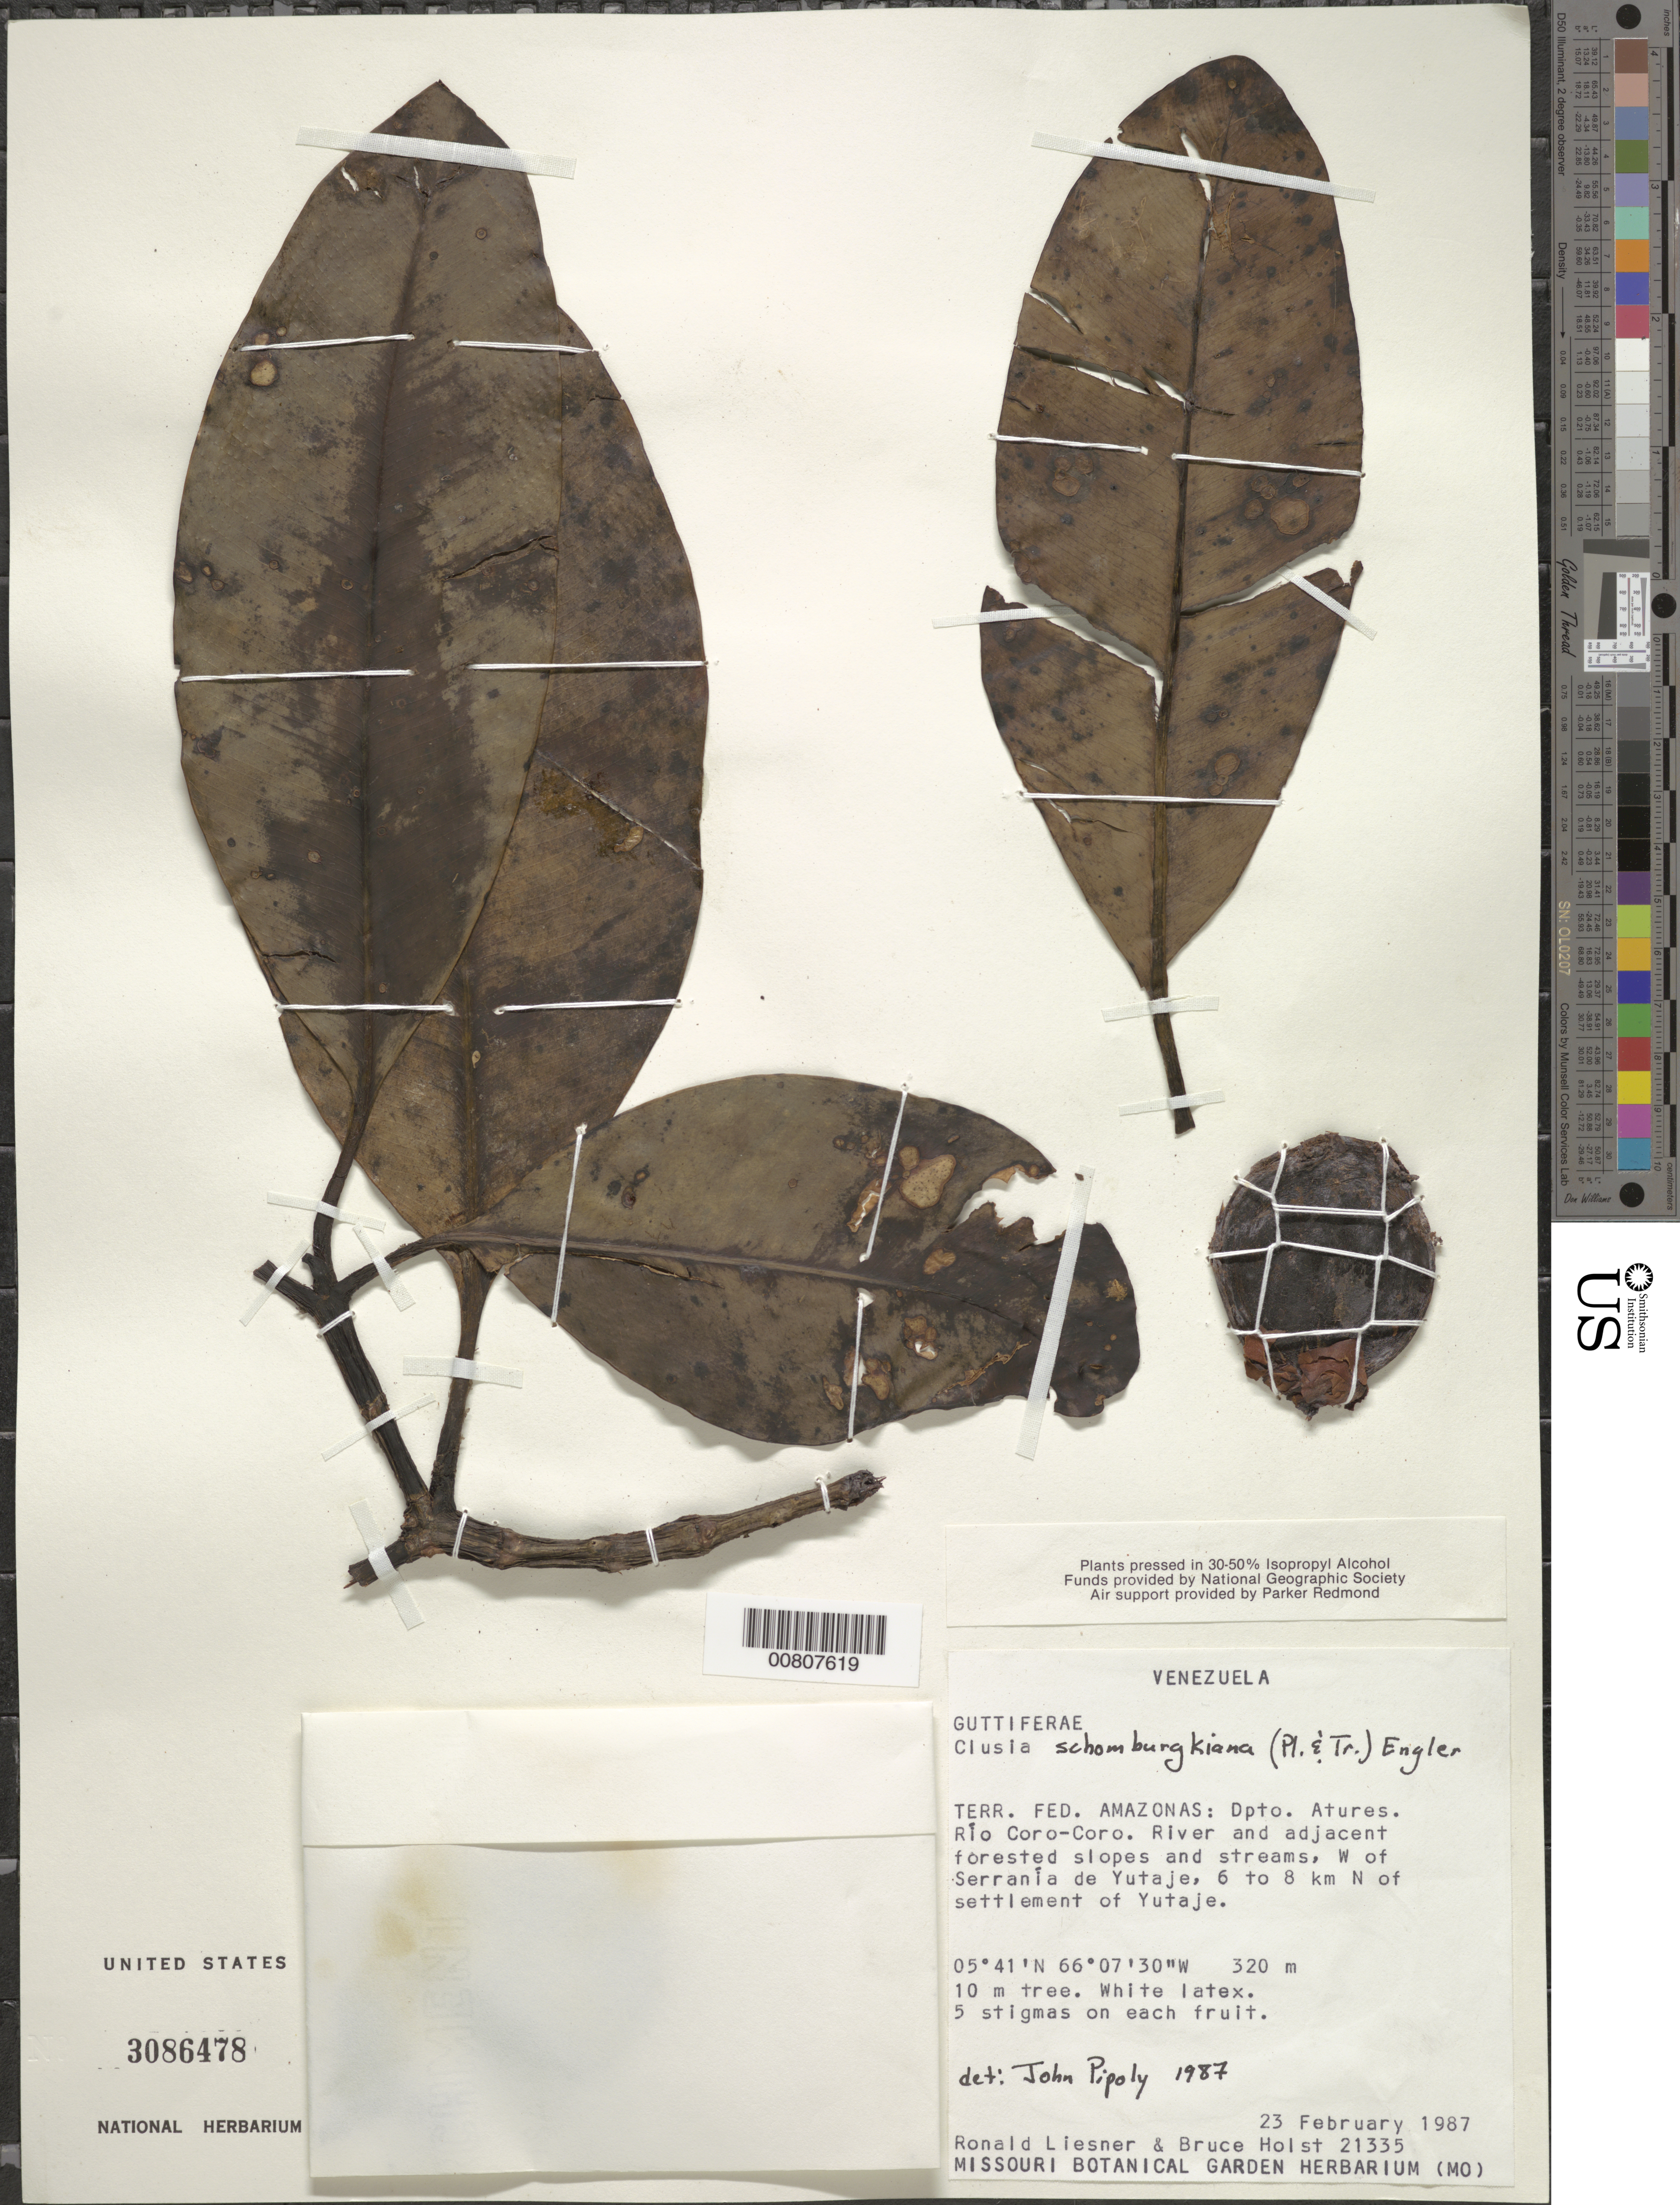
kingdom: Plantae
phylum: Tracheophyta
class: Magnoliopsida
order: Malpighiales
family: Clusiaceae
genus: Clusia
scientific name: Clusia schomburgkiana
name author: (Planch. & Triana) Benth. ex Engl.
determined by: Pipoly, J. J., III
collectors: R. L. Liesner & B. Holst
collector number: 21335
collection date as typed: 23-Feb-87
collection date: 1987-02-23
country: Venezuela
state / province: Amazonas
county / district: Atures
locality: Río Coro-Coro, W of Serrania de Yutajé, 6-8 km N of settlement of Yutajé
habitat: River and adjacent forested slopes and streams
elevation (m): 320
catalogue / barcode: US 3086478